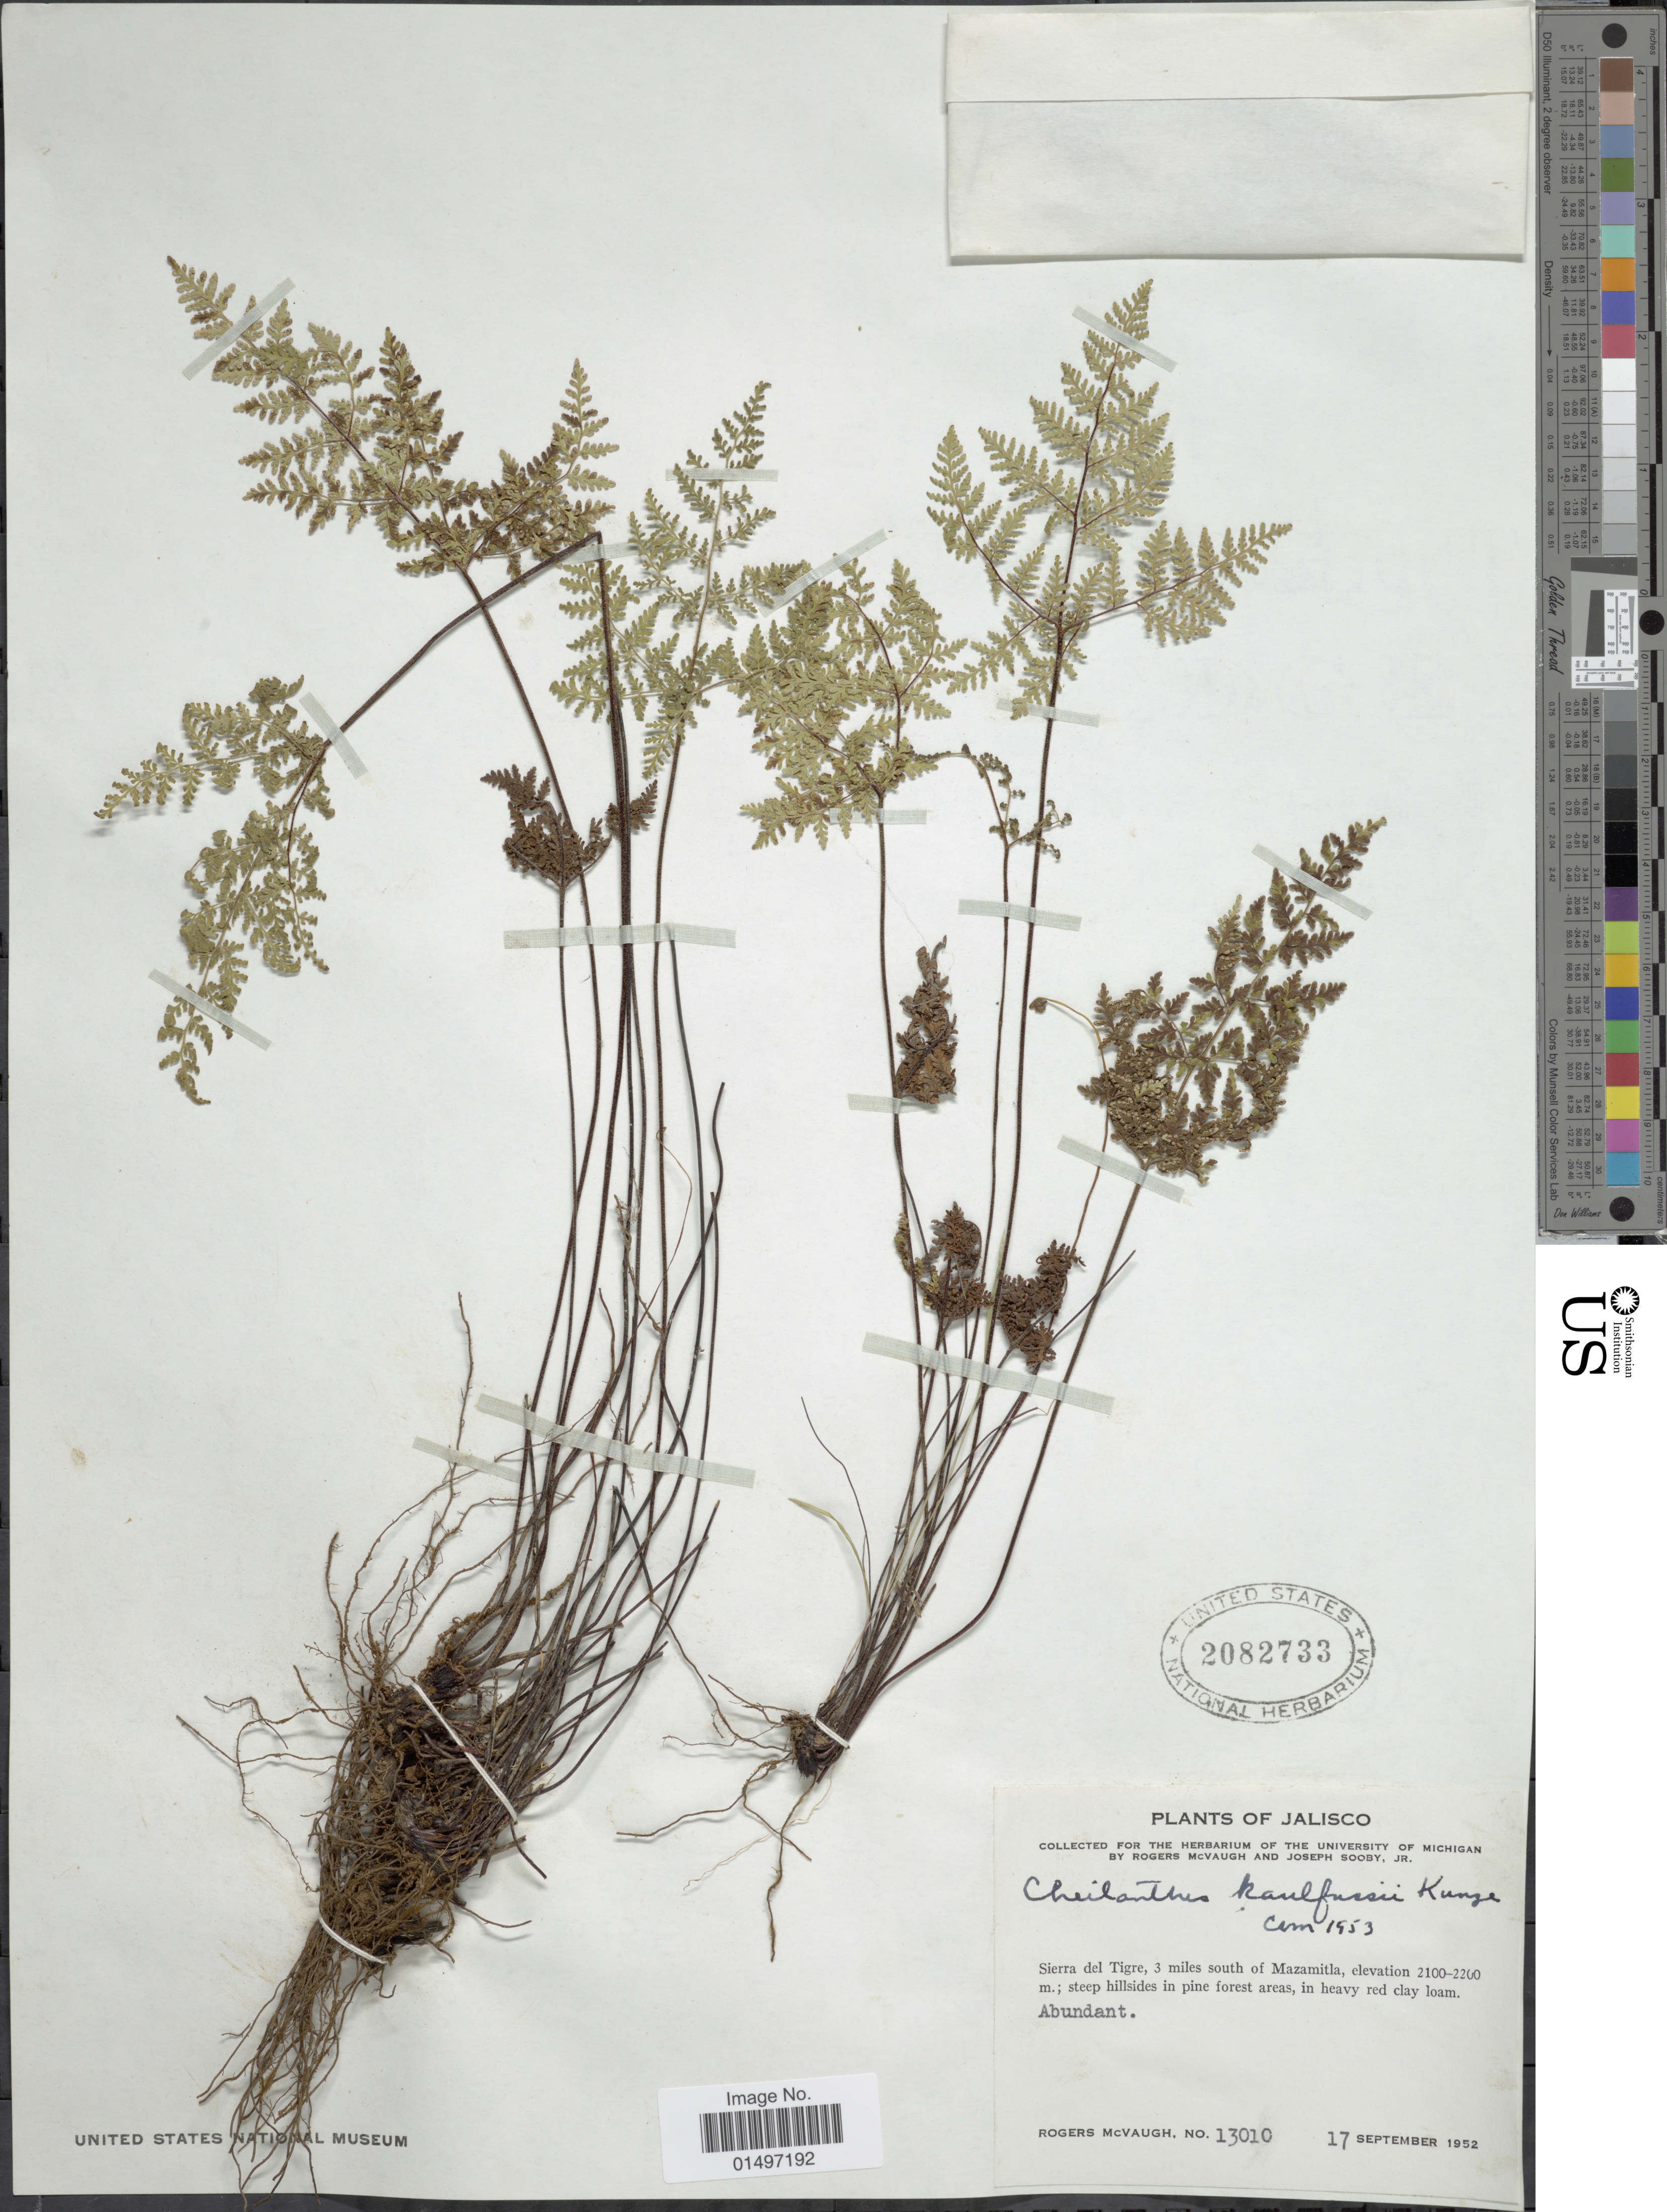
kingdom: Plantae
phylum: Tracheophyta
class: Polypodiopsida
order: Polypodiales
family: Pteridaceae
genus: Gaga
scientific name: Gaga kaulfussii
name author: (Kunze) Fay W. Li & Windham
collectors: R. McVaugh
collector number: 13010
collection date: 1952-09-17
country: Mexico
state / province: Jalisco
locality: Jalisco, Sierra del Tigre, 3 miles south of Mazamitla.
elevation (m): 2100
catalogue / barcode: US 2082733